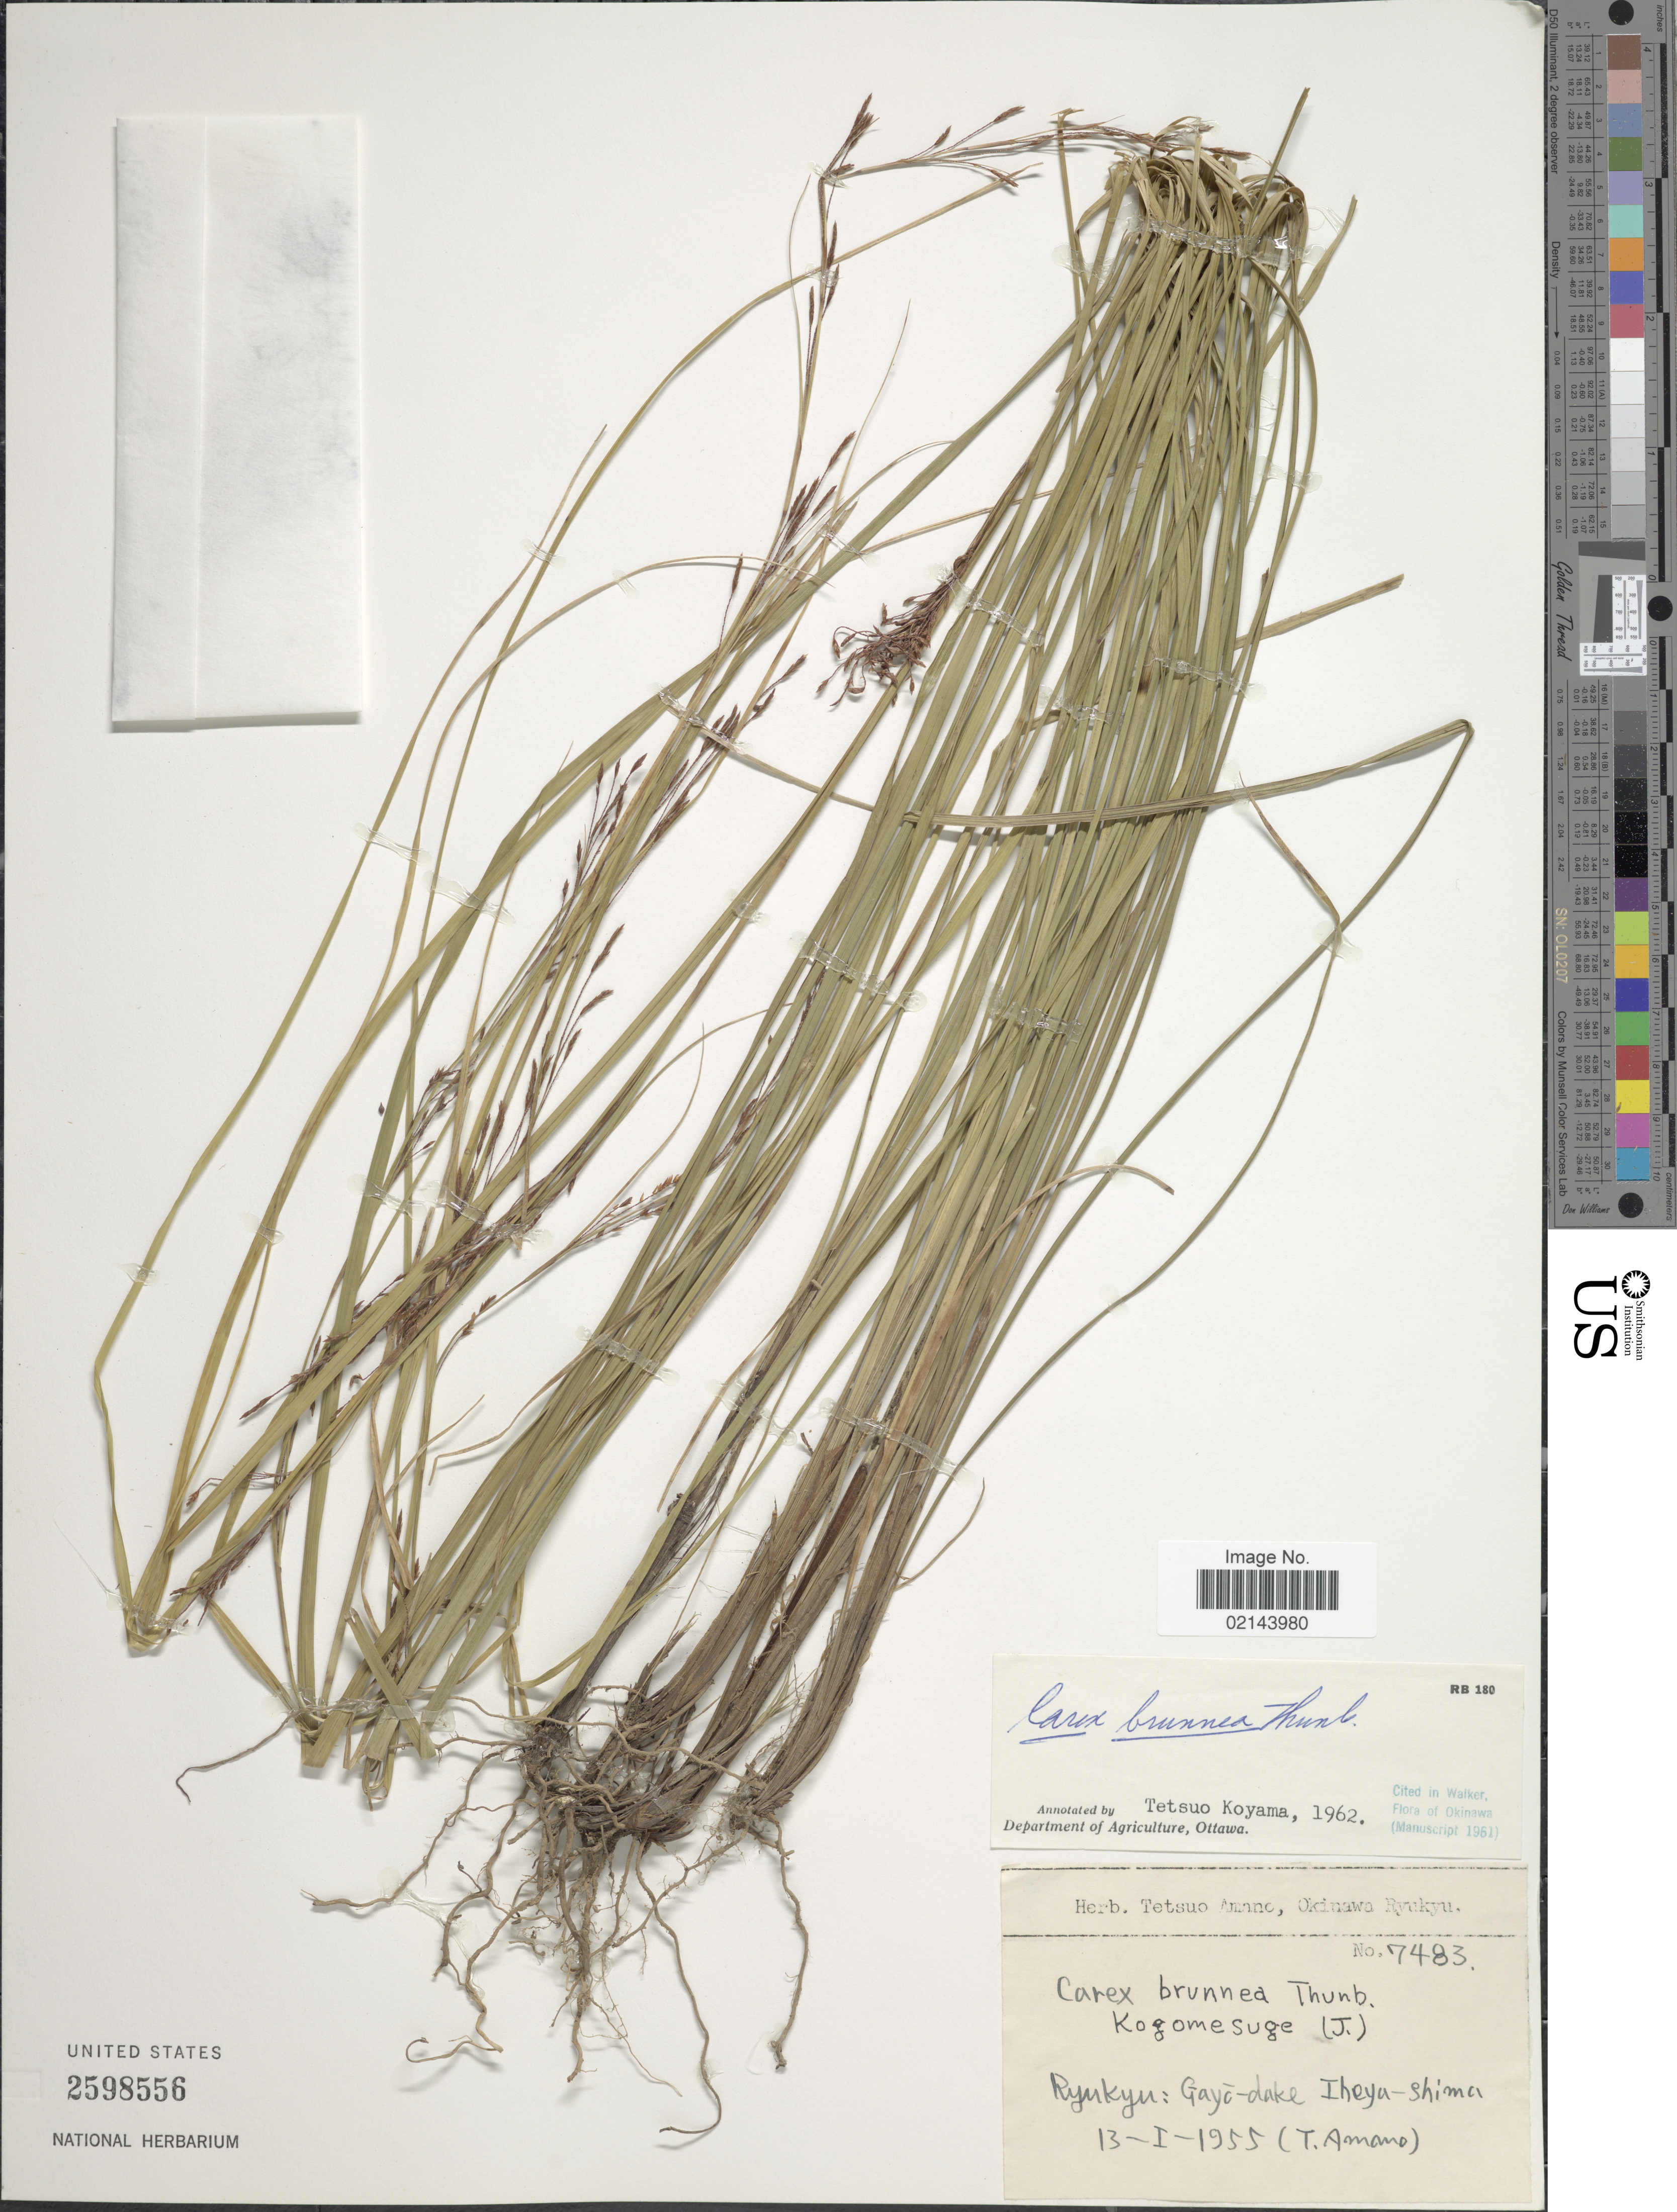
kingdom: Plantae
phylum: Tracheophyta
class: Liliopsida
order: Poales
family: Cyperaceae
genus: Carex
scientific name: Carex brunnea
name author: Thunb.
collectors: T. Amano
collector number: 7483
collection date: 1955-01-13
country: Japan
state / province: Okinawa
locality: Ryukyu: Gayo-dake Iheya-Shima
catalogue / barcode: US 2598556